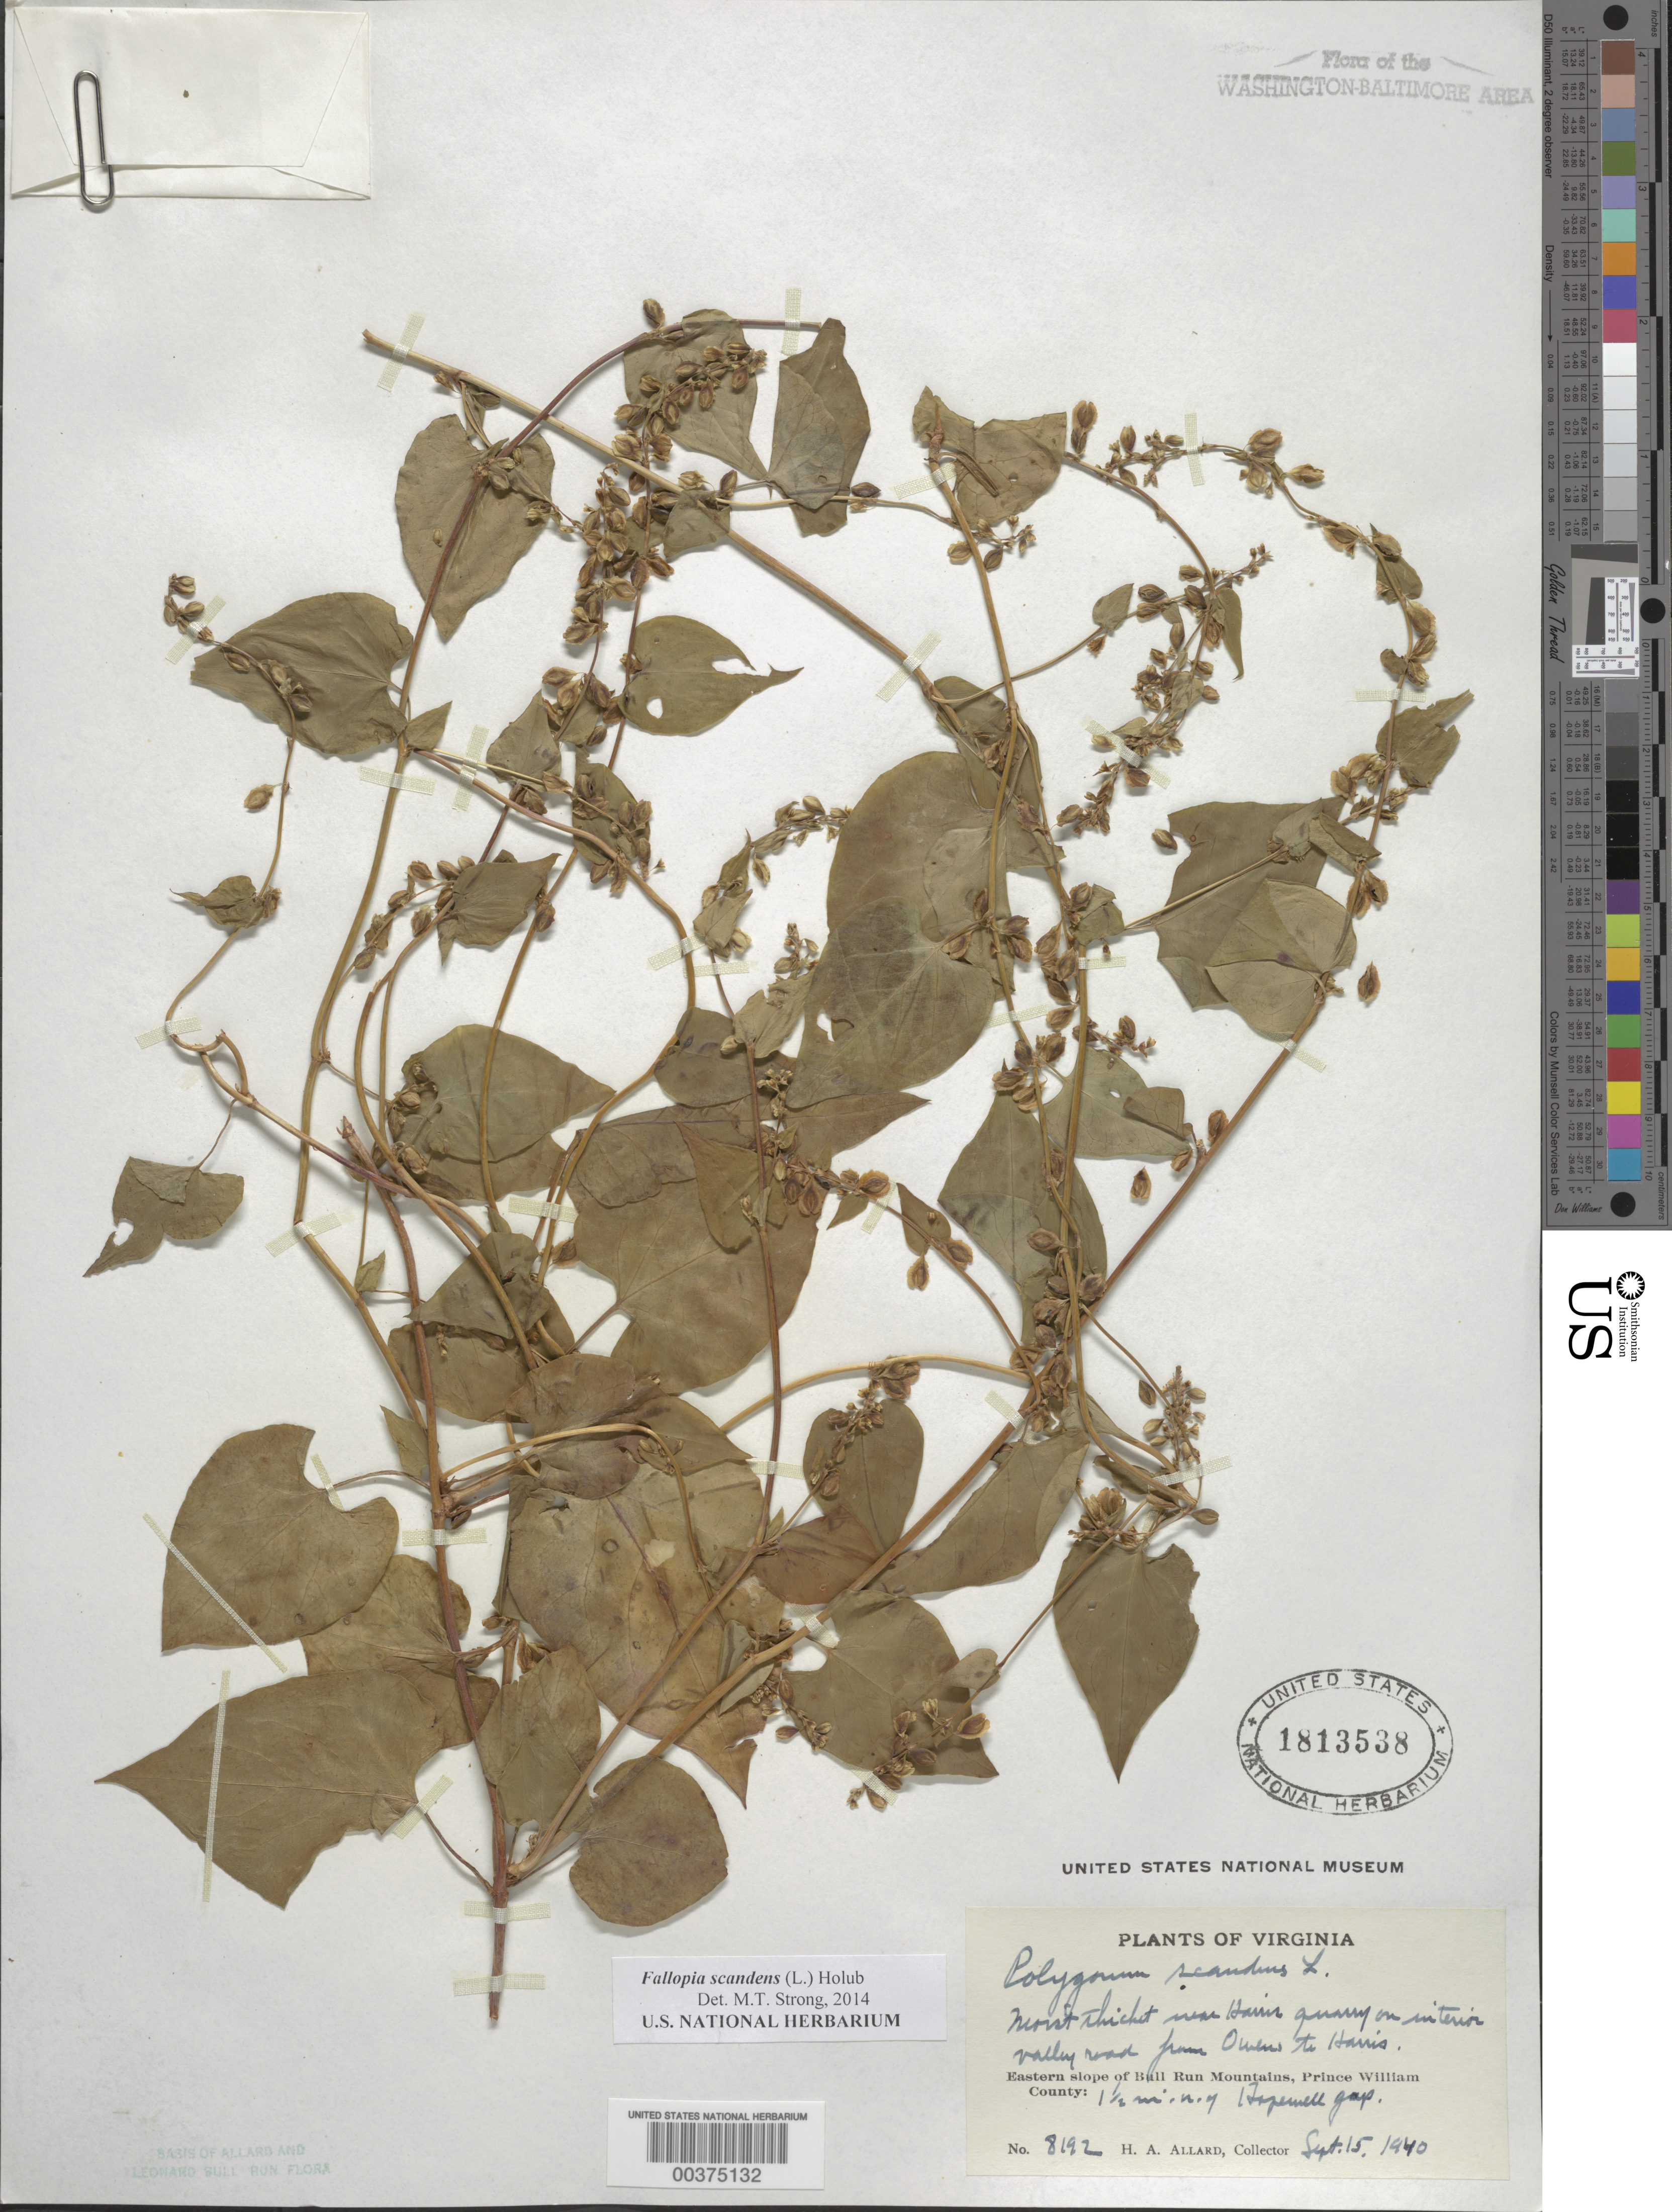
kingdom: Plantae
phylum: Tracheophyta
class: Magnoliopsida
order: Caryophyllales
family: Polygonaceae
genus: Fallopia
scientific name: Fallopia scandens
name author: (L.) Holub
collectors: H. A. Allard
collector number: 8192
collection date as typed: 15 Sep 1940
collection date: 1940-09-15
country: United States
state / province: Virginia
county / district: Prince William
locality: North of Hopewell Gap, Harris quarry vicinity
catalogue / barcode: US 1813538